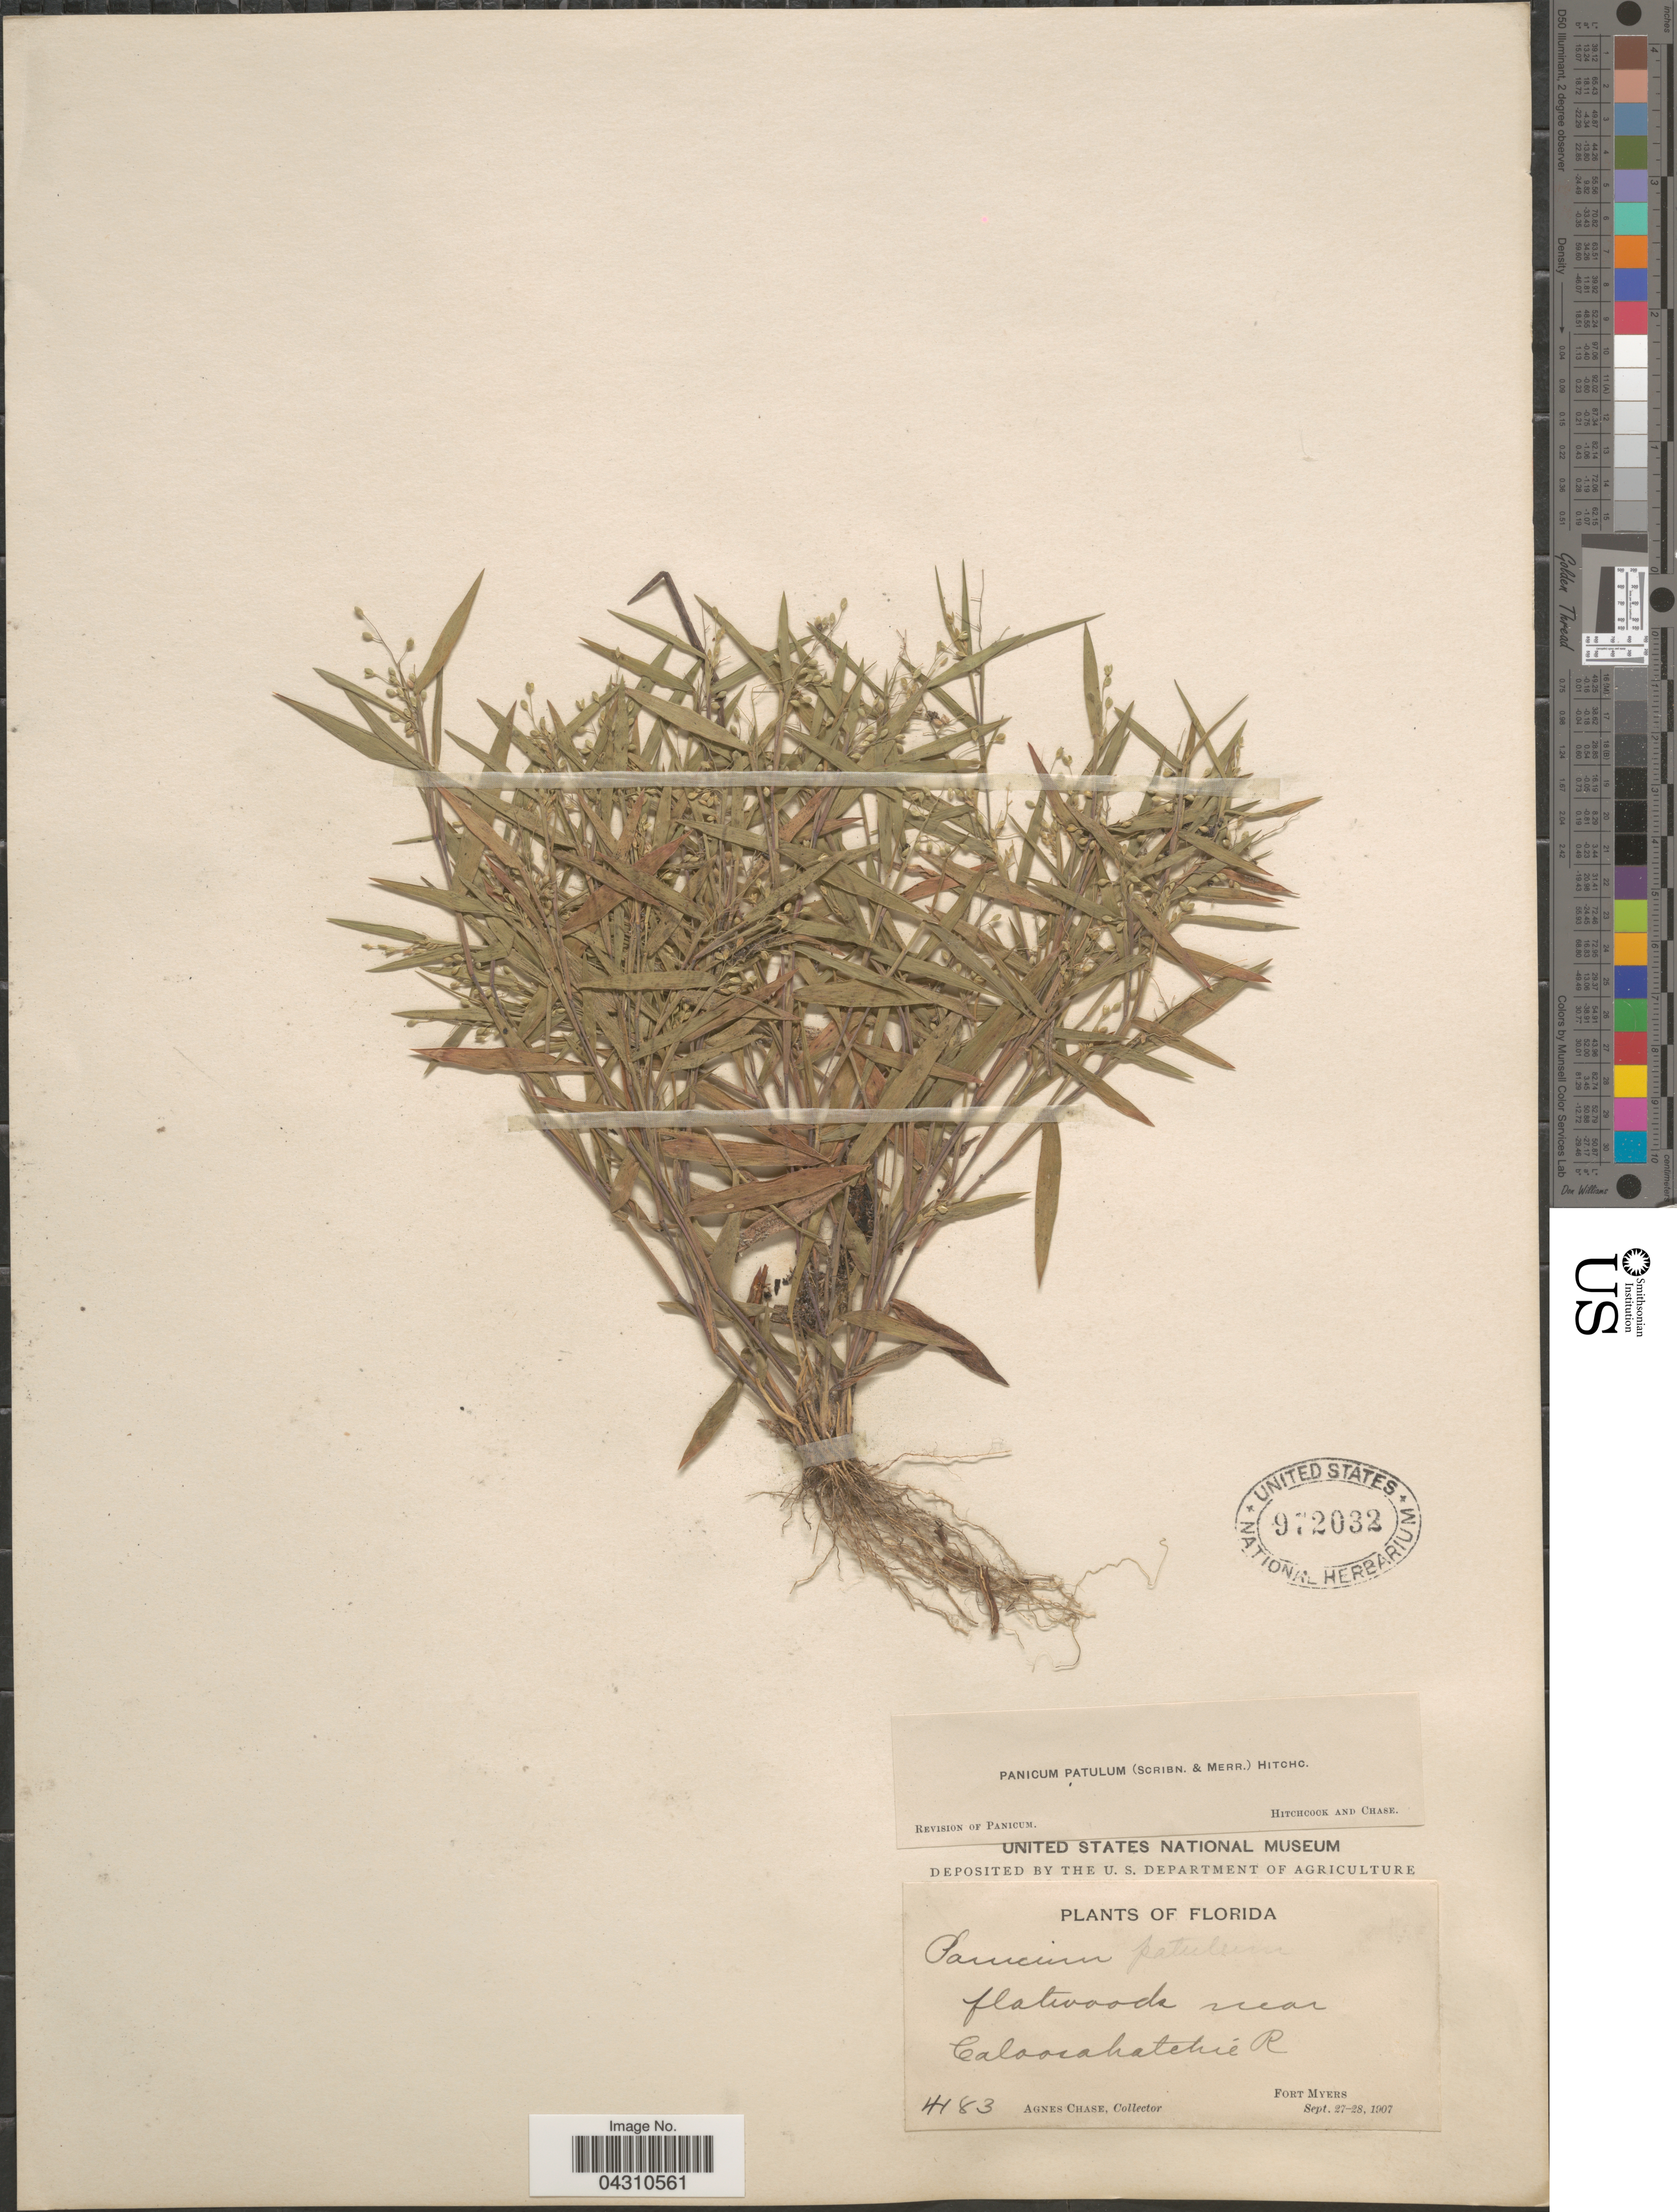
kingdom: Plantae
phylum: Tracheophyta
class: Liliopsida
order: Poales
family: Poaceae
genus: Dichanthelium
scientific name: Dichanthelium portoricense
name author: (Desv. ex Ham.) B.F. Hansen & Wunderlin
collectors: A. Chase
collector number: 4183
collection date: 1907-09-27/1907-09-28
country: United States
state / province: Florida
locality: Flatwoods near Caloosahatchie R. Fort Myers.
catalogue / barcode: US 972032